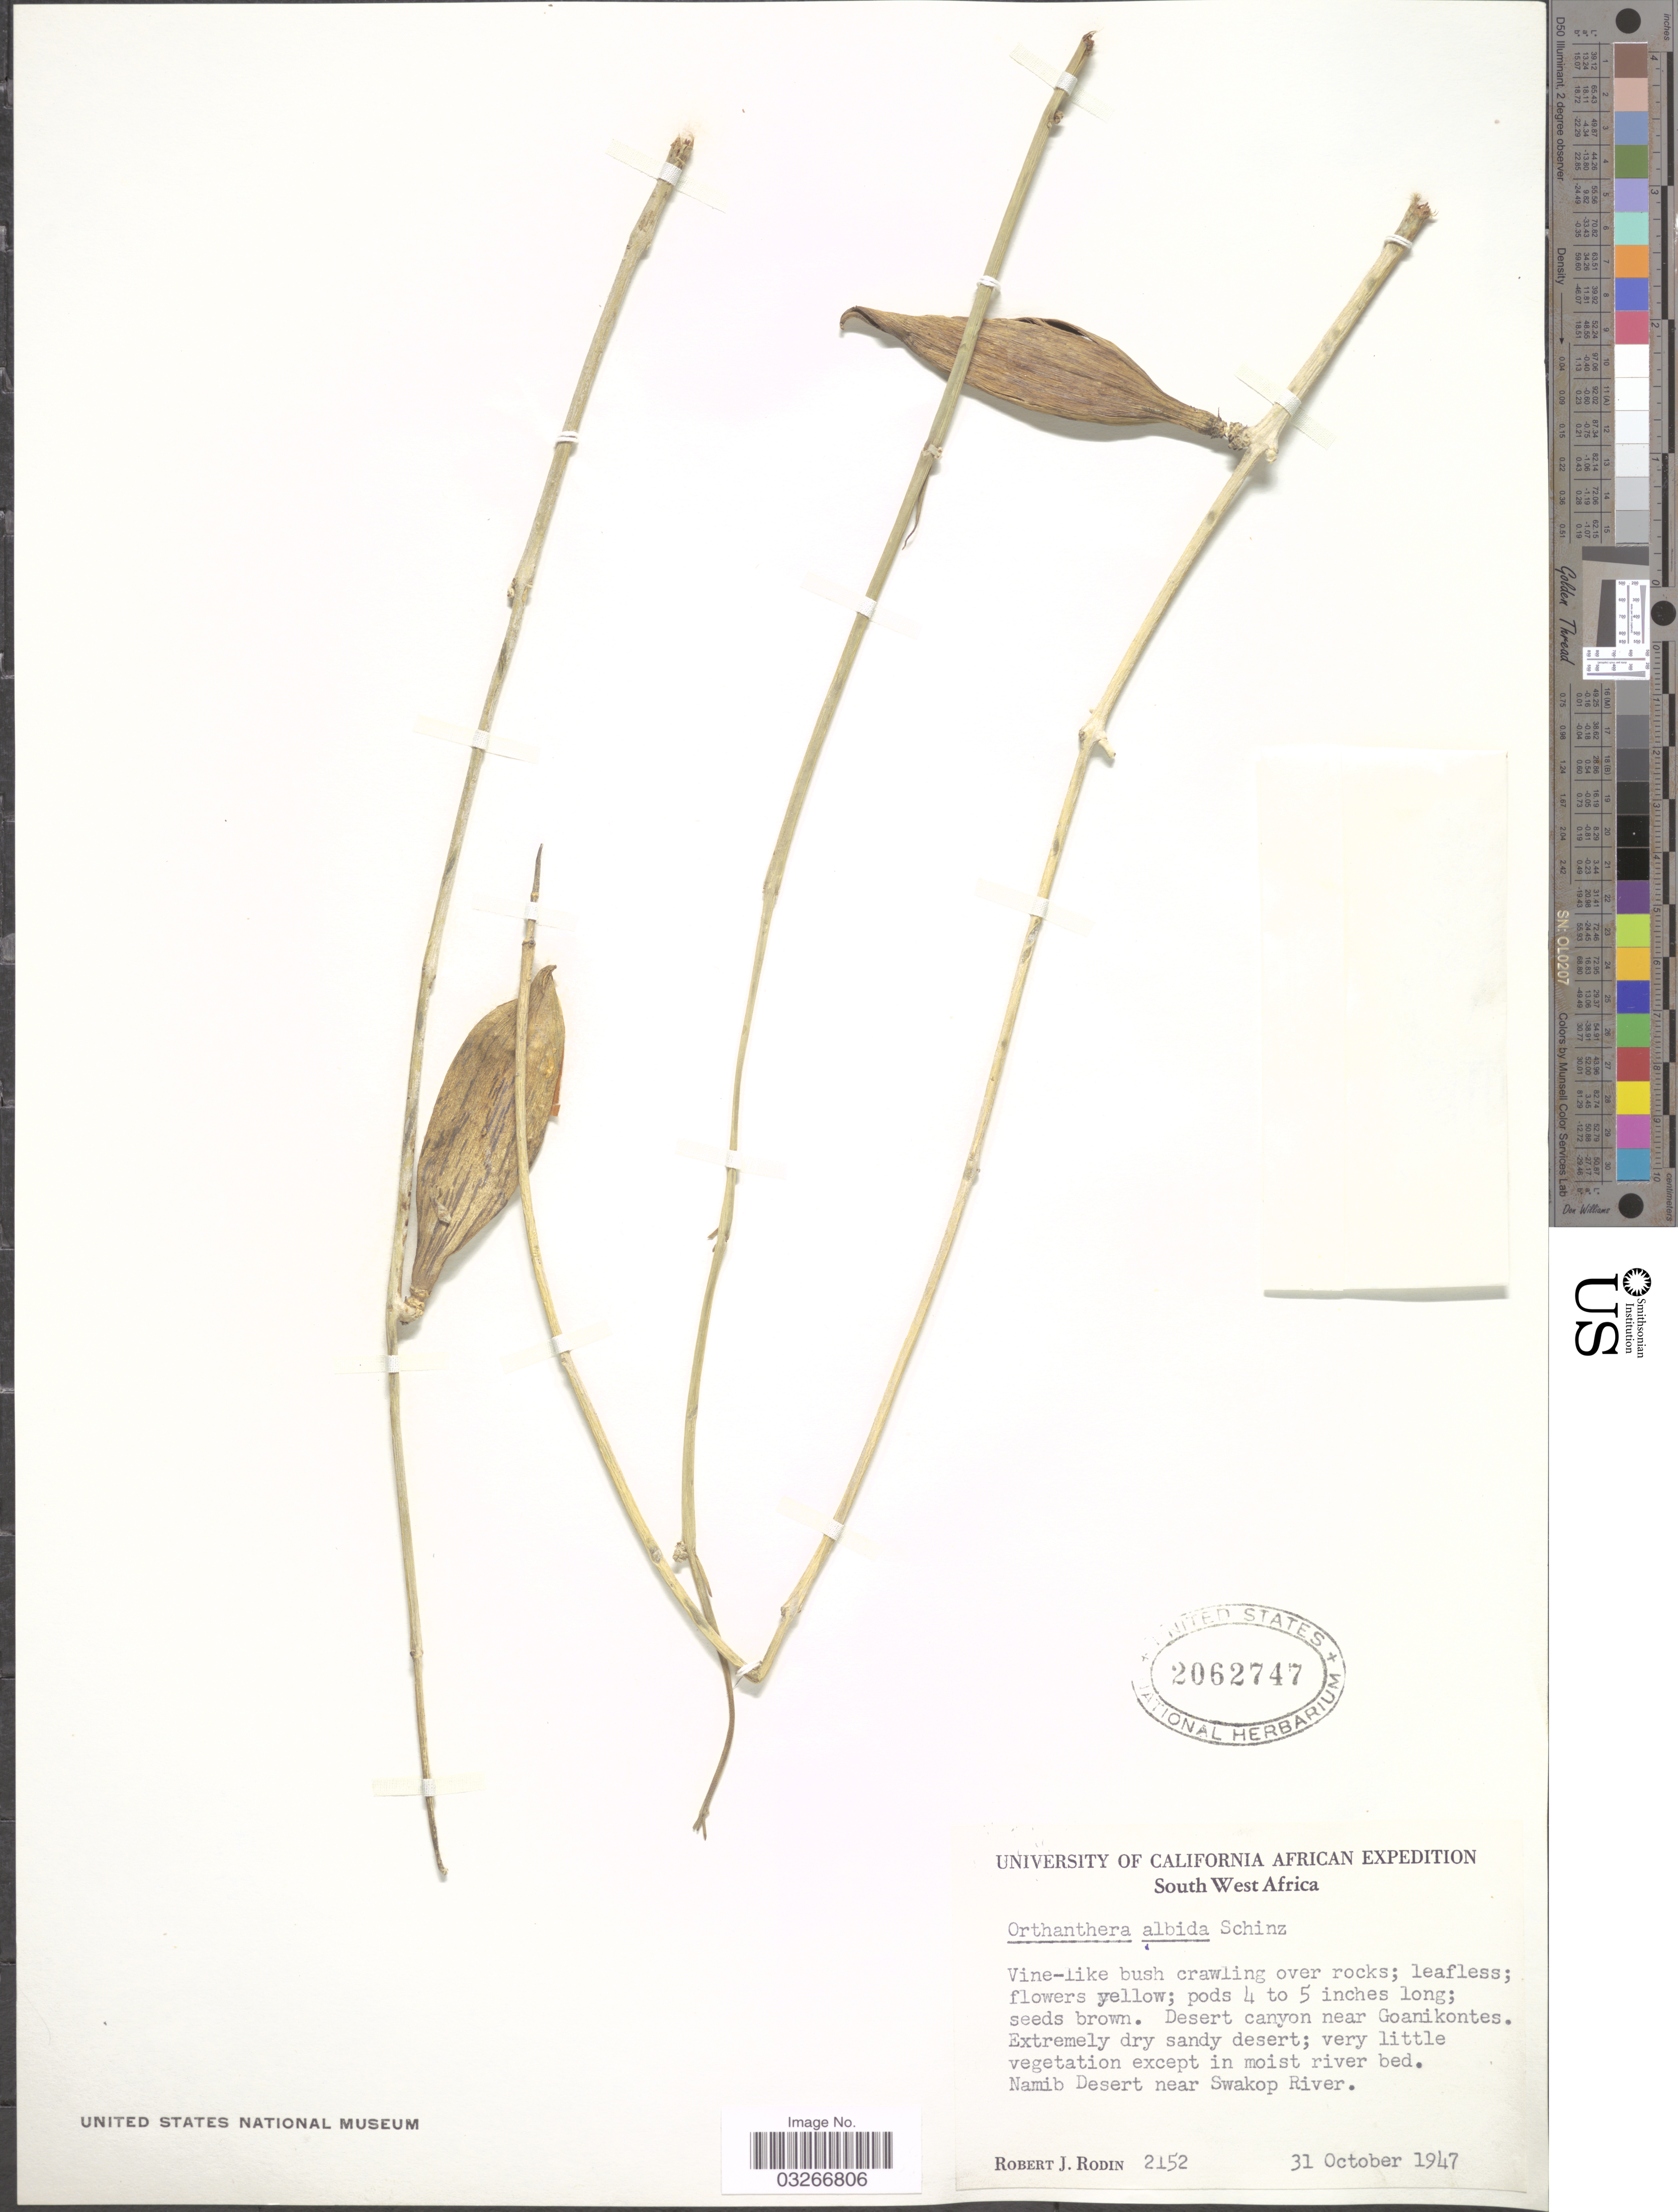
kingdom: Plantae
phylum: Tracheophyta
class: Magnoliopsida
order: Gentianales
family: Apocynaceae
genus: Orthanthera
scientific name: Orthanthera albida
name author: Schinz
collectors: R. J. Rodin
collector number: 2152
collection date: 1947-10-31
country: Namibia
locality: South West Africa, Desert canyon near Goanikontes. Namib Desert near Swakop River.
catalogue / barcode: US 2062747